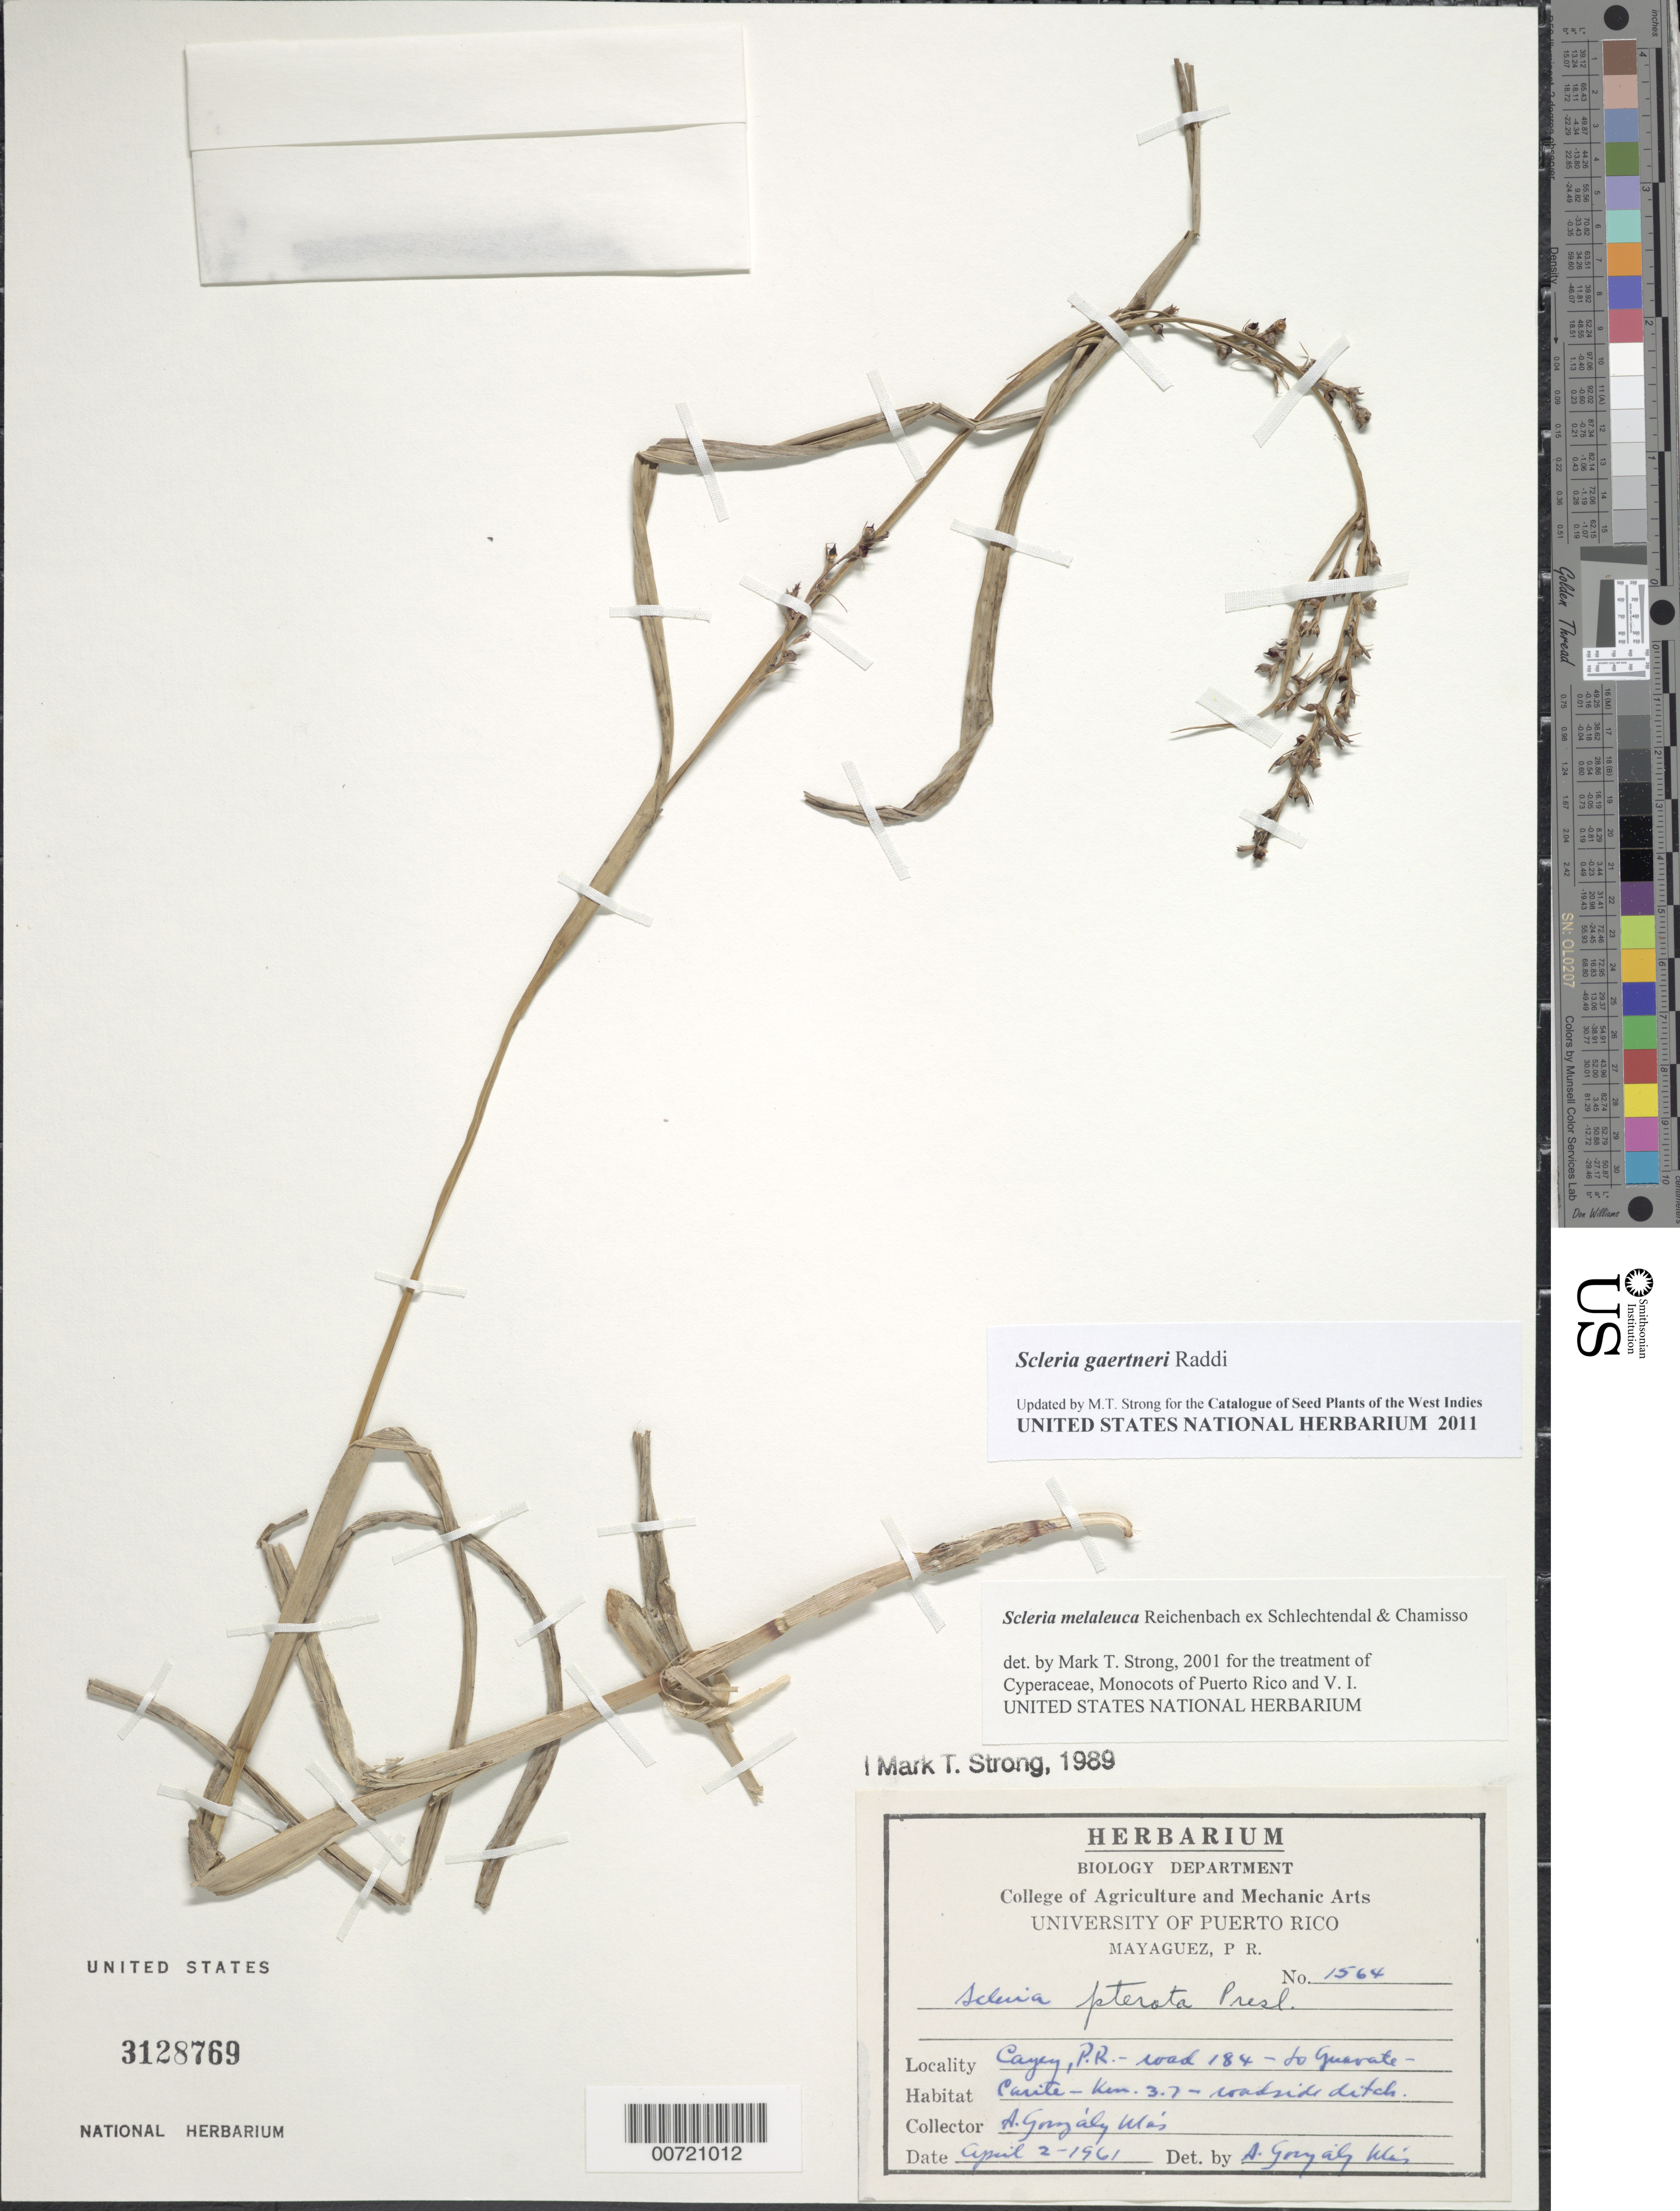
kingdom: Plantae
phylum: Tracheophyta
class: Liliopsida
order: Poales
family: Cyperaceae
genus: Scleria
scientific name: Scleria gaertneri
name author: Raddi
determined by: Strong, M. T., (US), Smithsonian Institution - National Museum of Natural History (UNITED STATES)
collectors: A. González Más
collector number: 1564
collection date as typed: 02 Apr 1961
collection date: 1961-04-02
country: Puerto Rico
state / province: Cayey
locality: Cayey: Rd. 184 to Guavate-Carite, km 3.7.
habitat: Roadside ditch.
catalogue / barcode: US 3128769